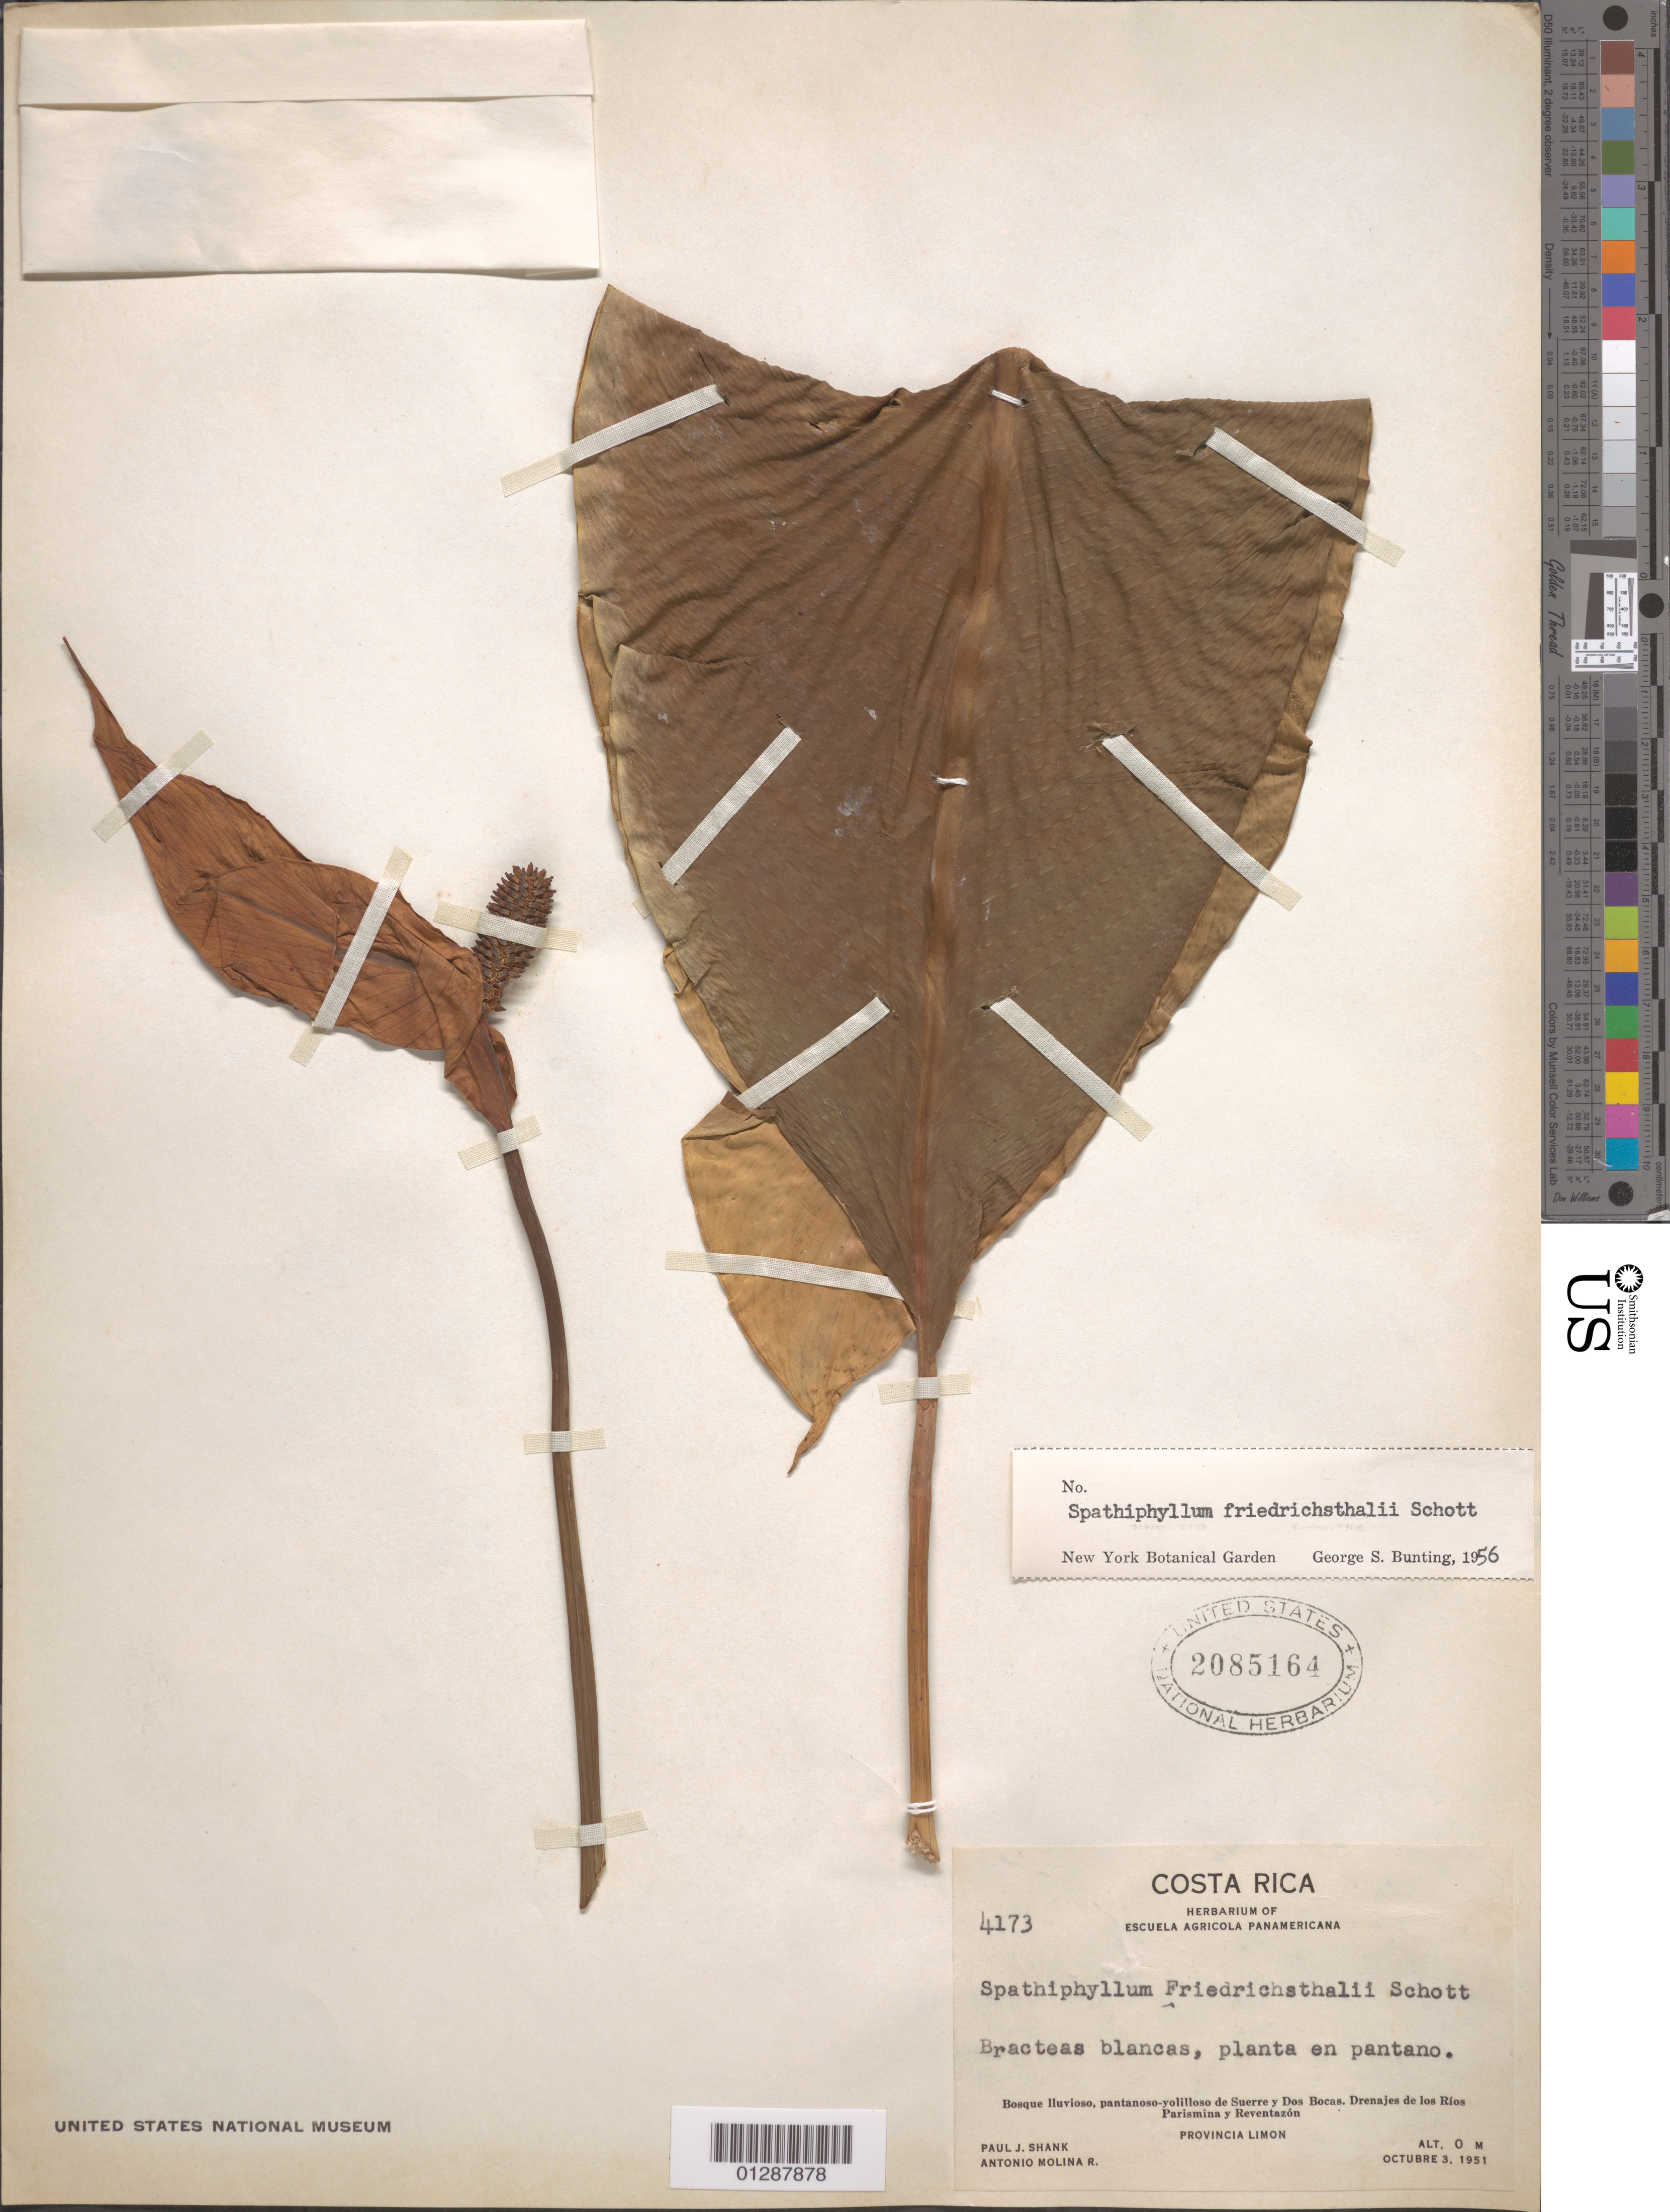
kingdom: Plantae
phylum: Tracheophyta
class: Liliopsida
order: Alismatales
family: Araceae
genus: Spathiphyllum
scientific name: Spathiphyllum friedrichsthalii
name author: Schott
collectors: P. J. Shank & A. Molina R.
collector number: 4173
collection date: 1951-10-03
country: Costa Rica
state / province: Limón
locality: Bosque Iluvioso, pantanoso-yolilloso de Suerre y Dos Bocas. Drenajes de los Ríos Parismina y Reventazón.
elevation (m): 0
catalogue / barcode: US 2085164